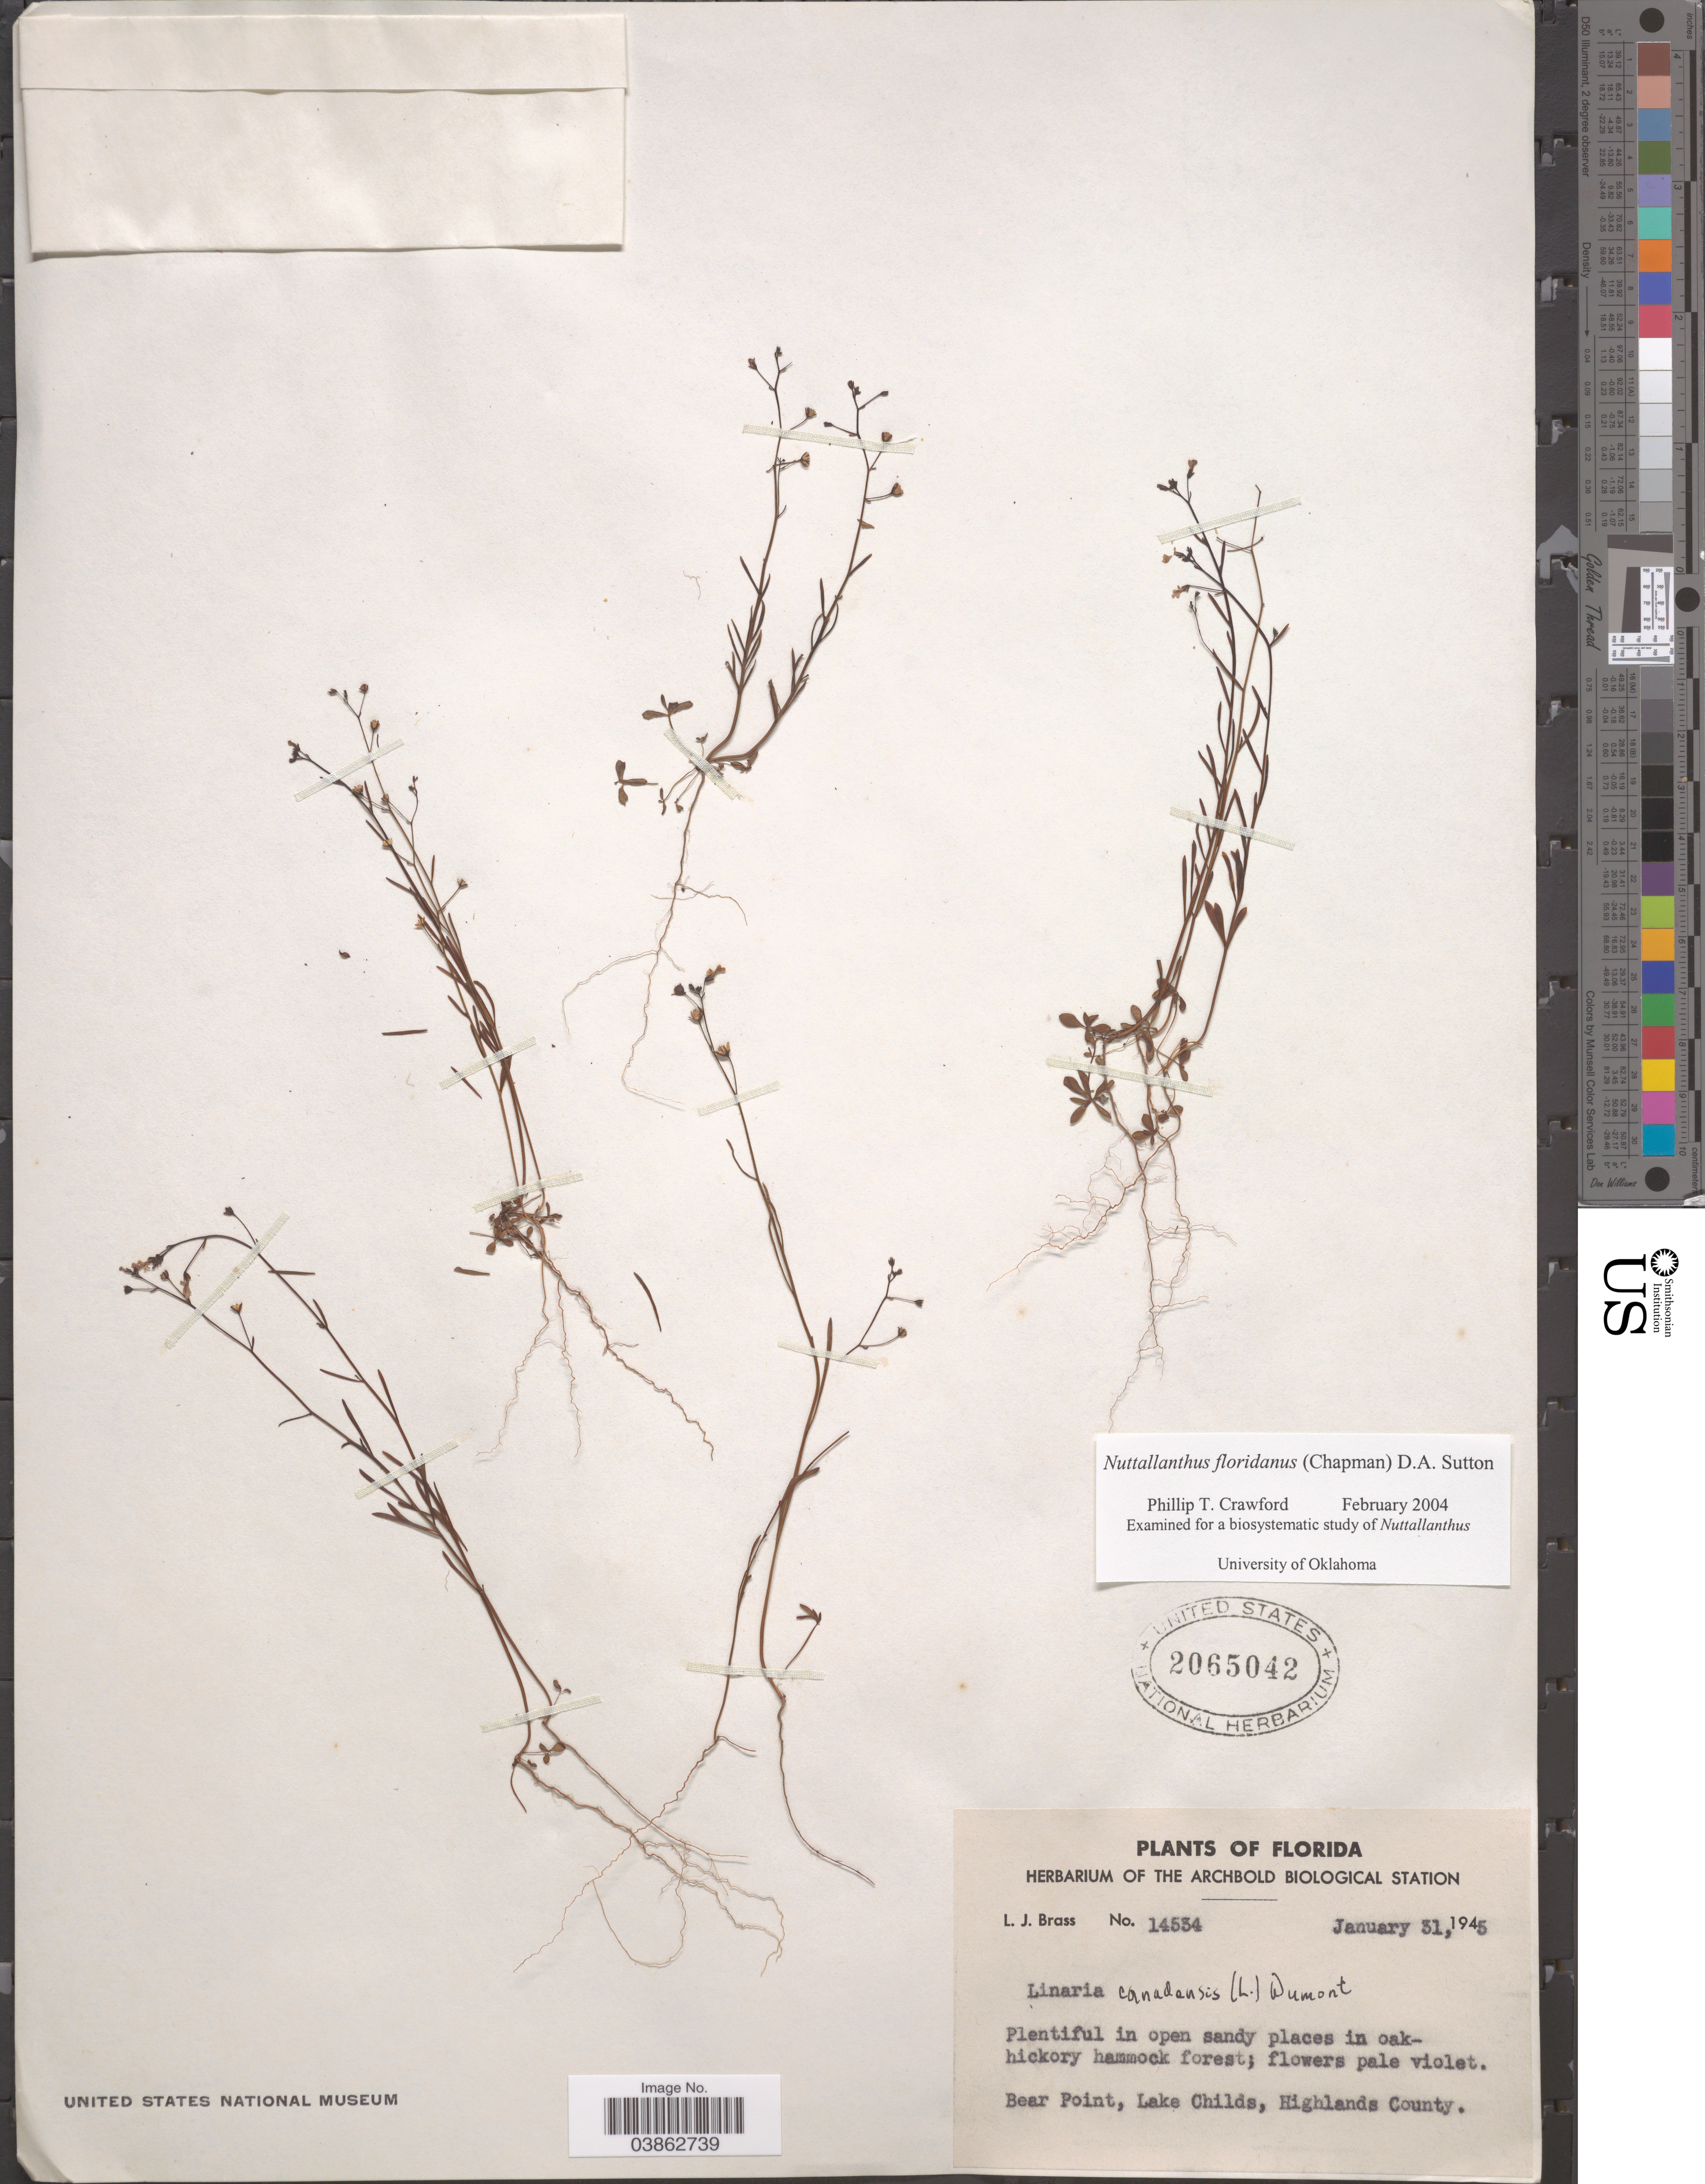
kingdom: Plantae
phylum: Tracheophyta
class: Magnoliopsida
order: Lamiales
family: Plantaginaceae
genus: Linaria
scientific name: Linaria floridana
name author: Chapm.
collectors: L. J. Brass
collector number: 14534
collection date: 1945-01-31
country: United States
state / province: Florida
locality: Bear Point, Lake Childs, Highlands County.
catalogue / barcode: US 2065042